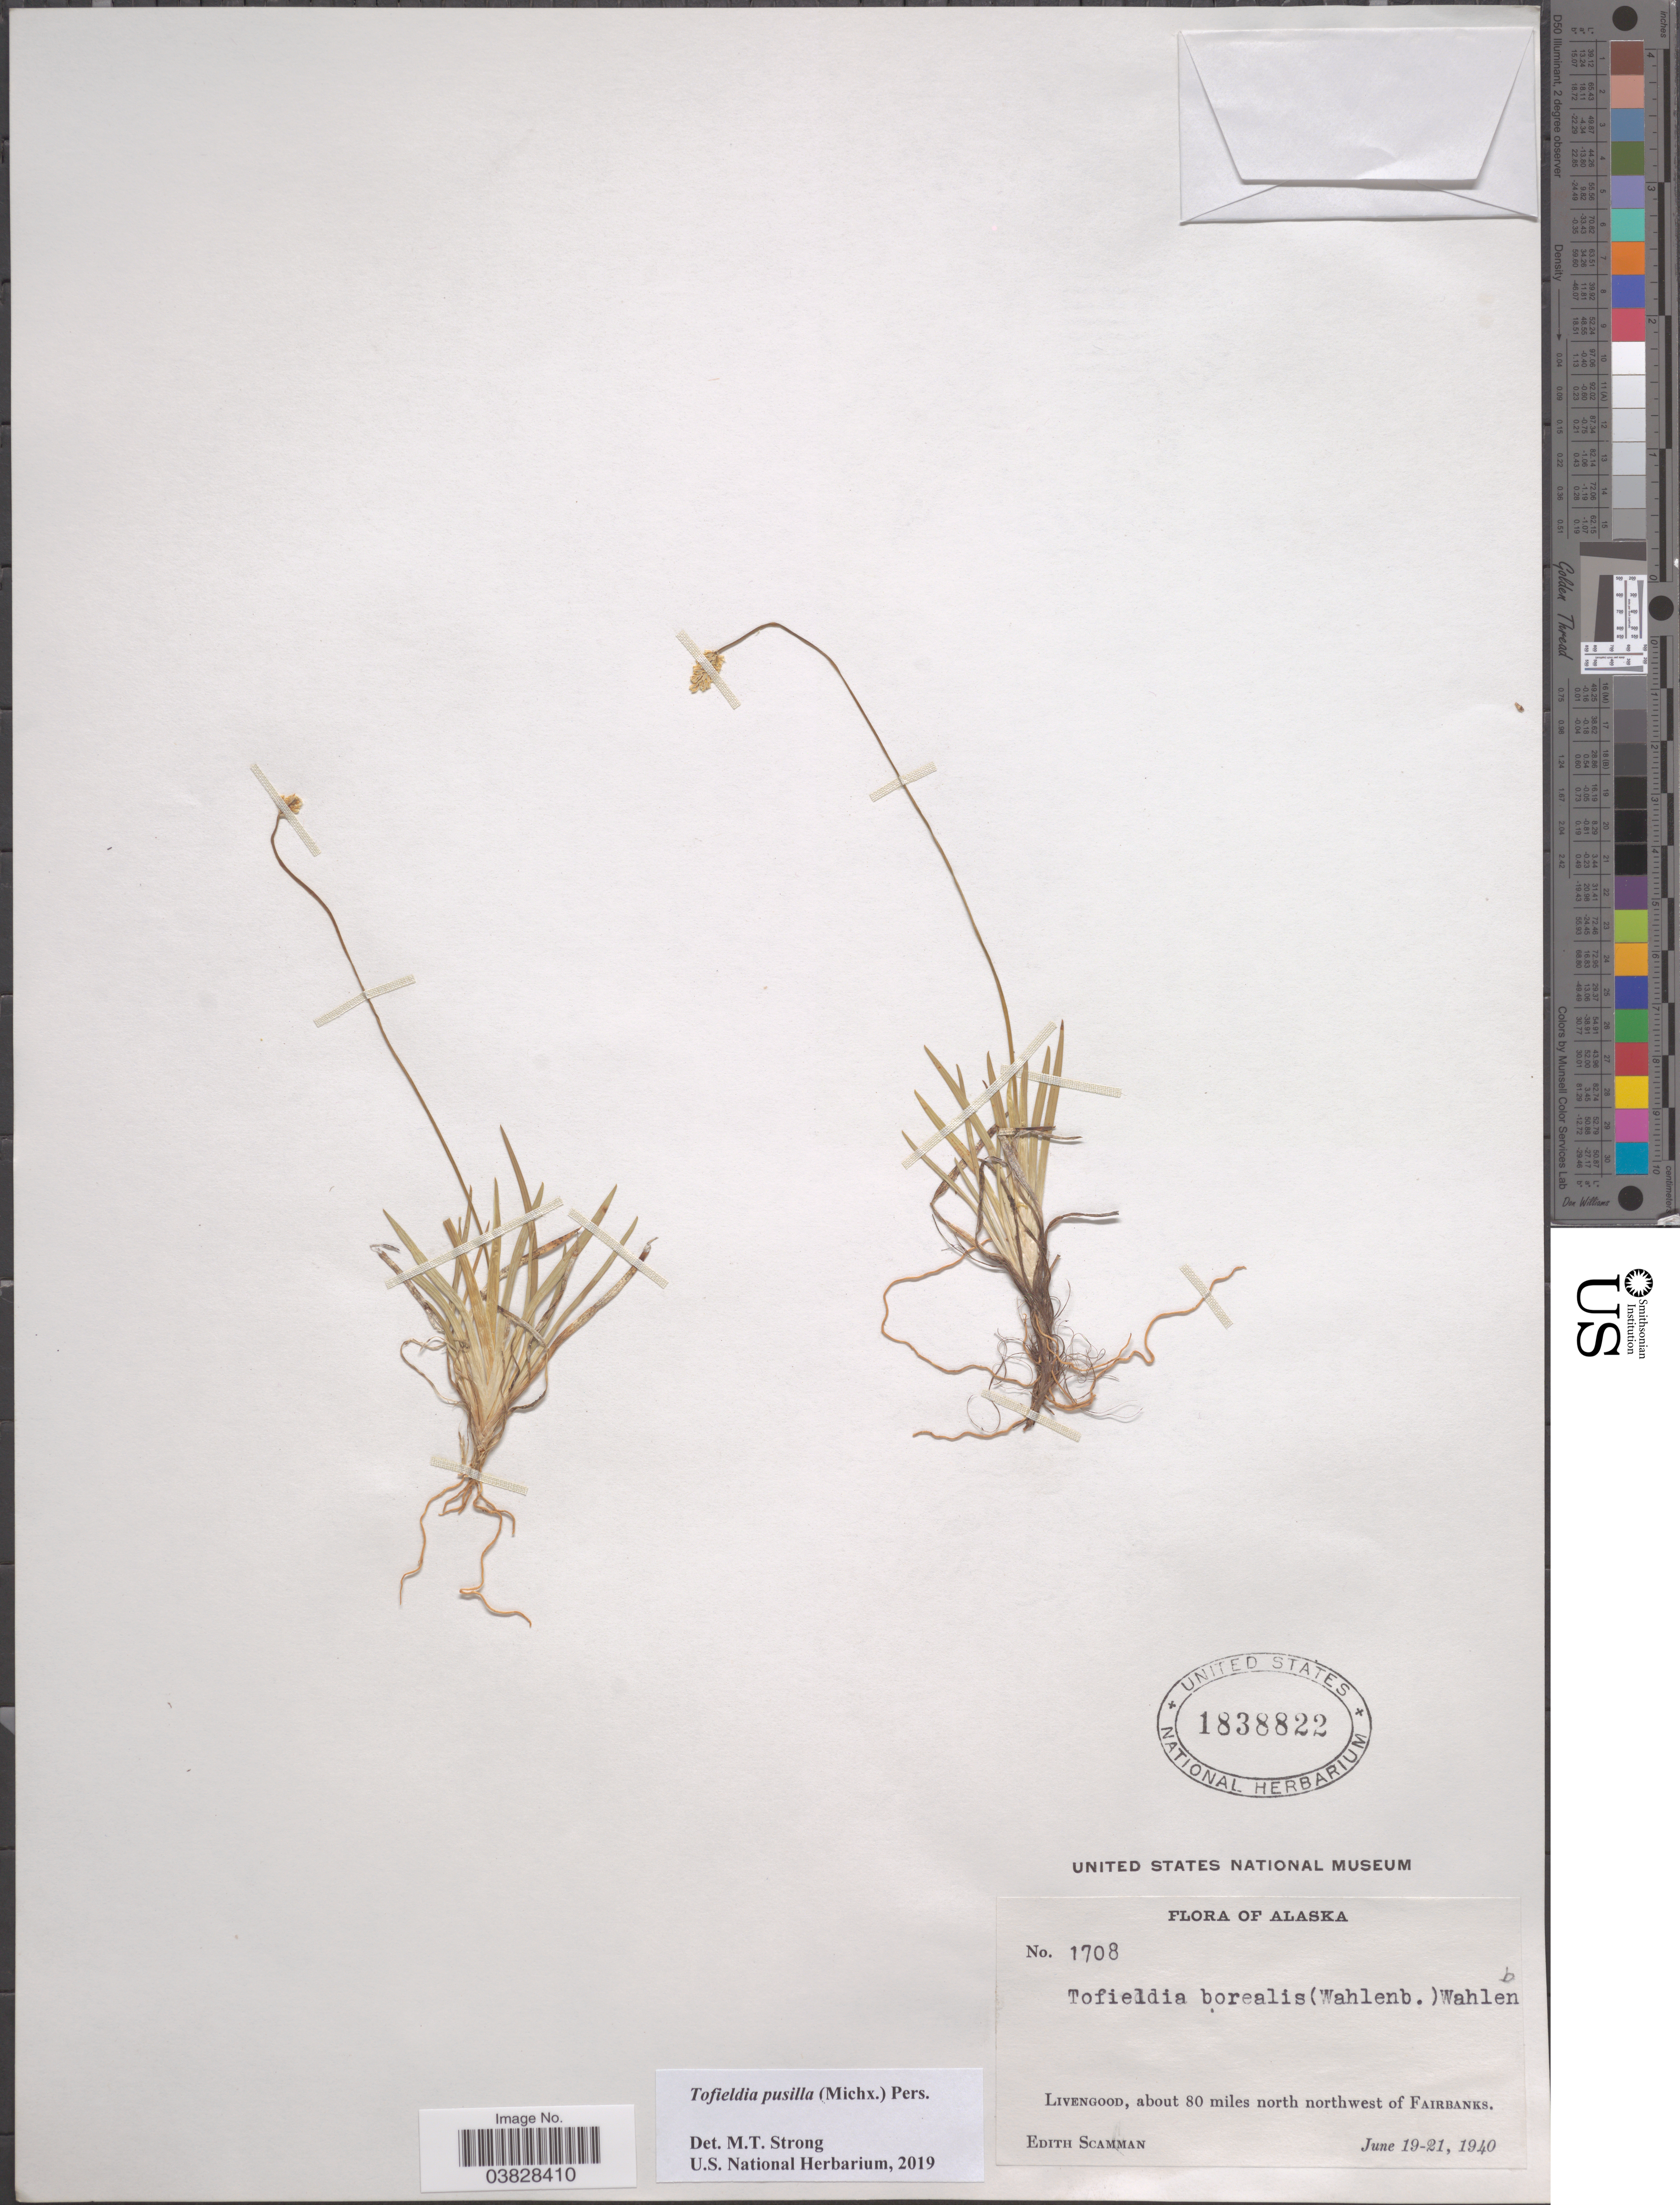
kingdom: Plantae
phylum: Tracheophyta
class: Liliopsida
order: Alismatales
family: Tofieldiaceae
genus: Tofieldia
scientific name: Tofieldia pusilla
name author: (Michx.) Pers.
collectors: E. Scamman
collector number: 1708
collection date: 1940-06-19/1940-06-21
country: United States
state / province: Alaska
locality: Livengood, about 80 miles north northwest of Fairbanks.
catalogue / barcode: US 1838822